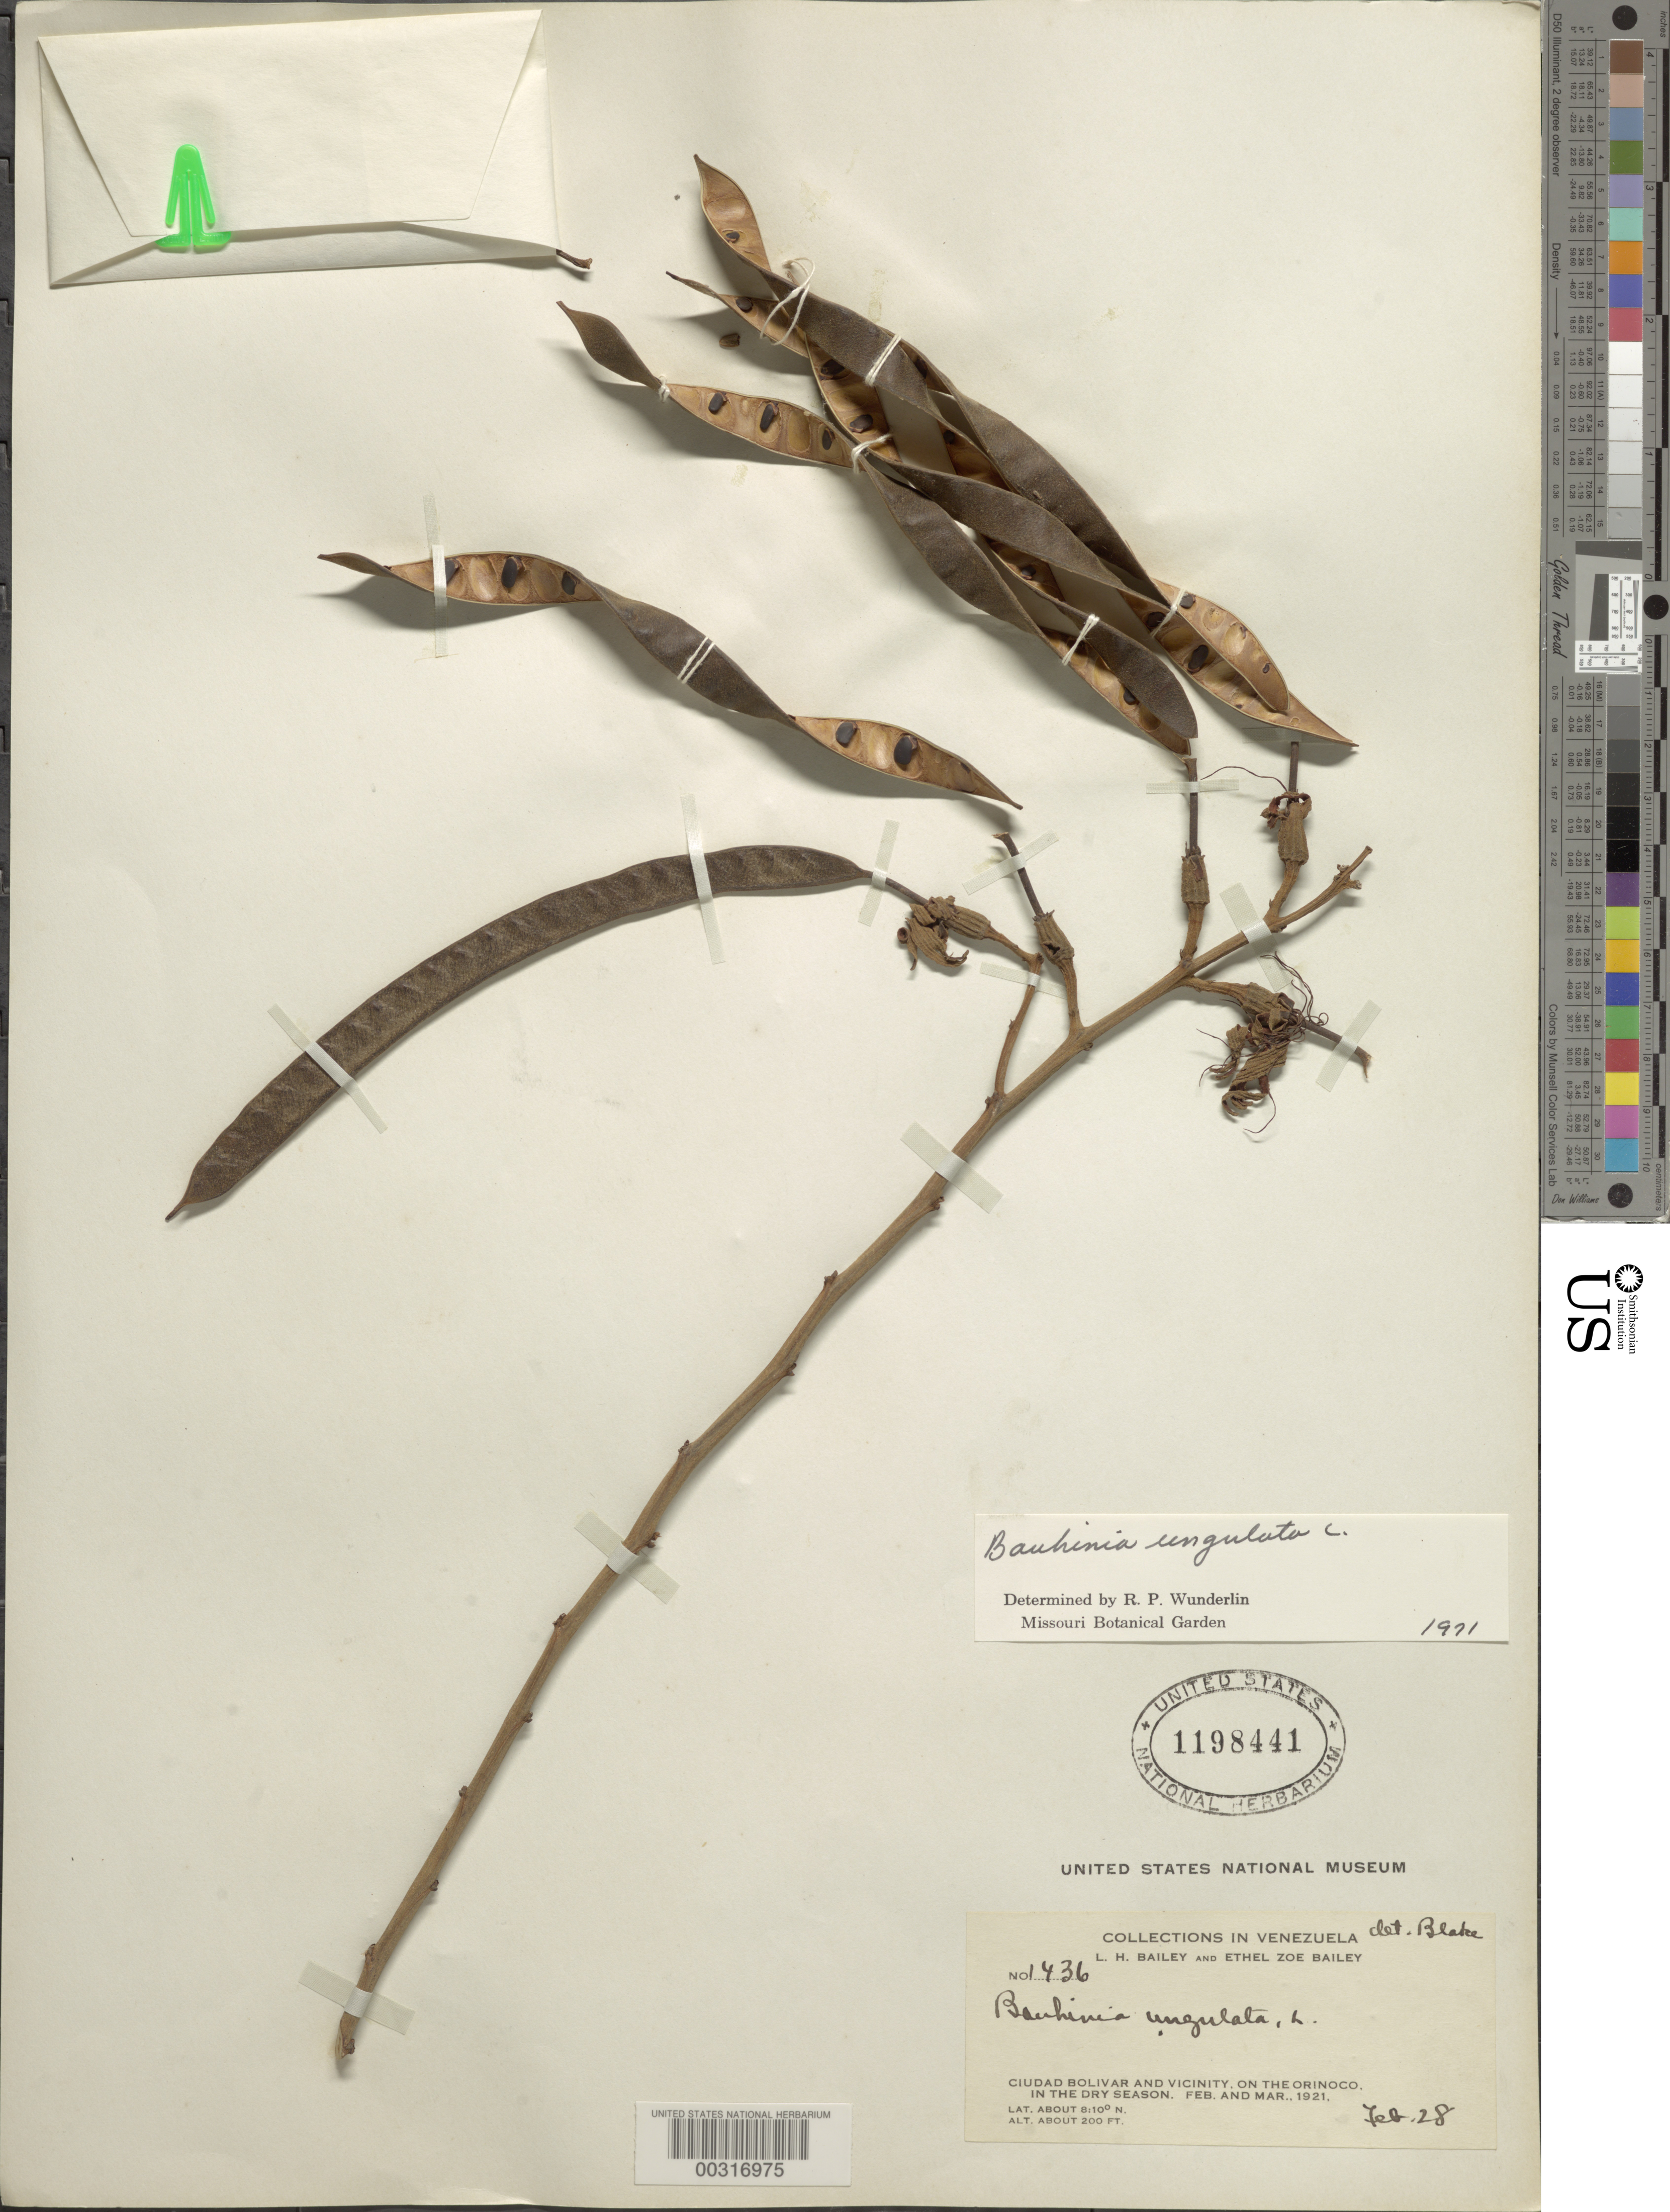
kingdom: Plantae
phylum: Tracheophyta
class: Magnoliopsida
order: Fabales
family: Fabaceae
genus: Bauhinia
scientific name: Bauhinia ungulata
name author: L.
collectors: L. H. Bailey & E. Z. Bailey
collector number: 1436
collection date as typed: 28 Feb 1921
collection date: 1921-02-28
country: Venezuela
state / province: Bolivar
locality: Ciudad bolivar and vicinity on the orinoco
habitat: Dry season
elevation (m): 61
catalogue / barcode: US 1198441